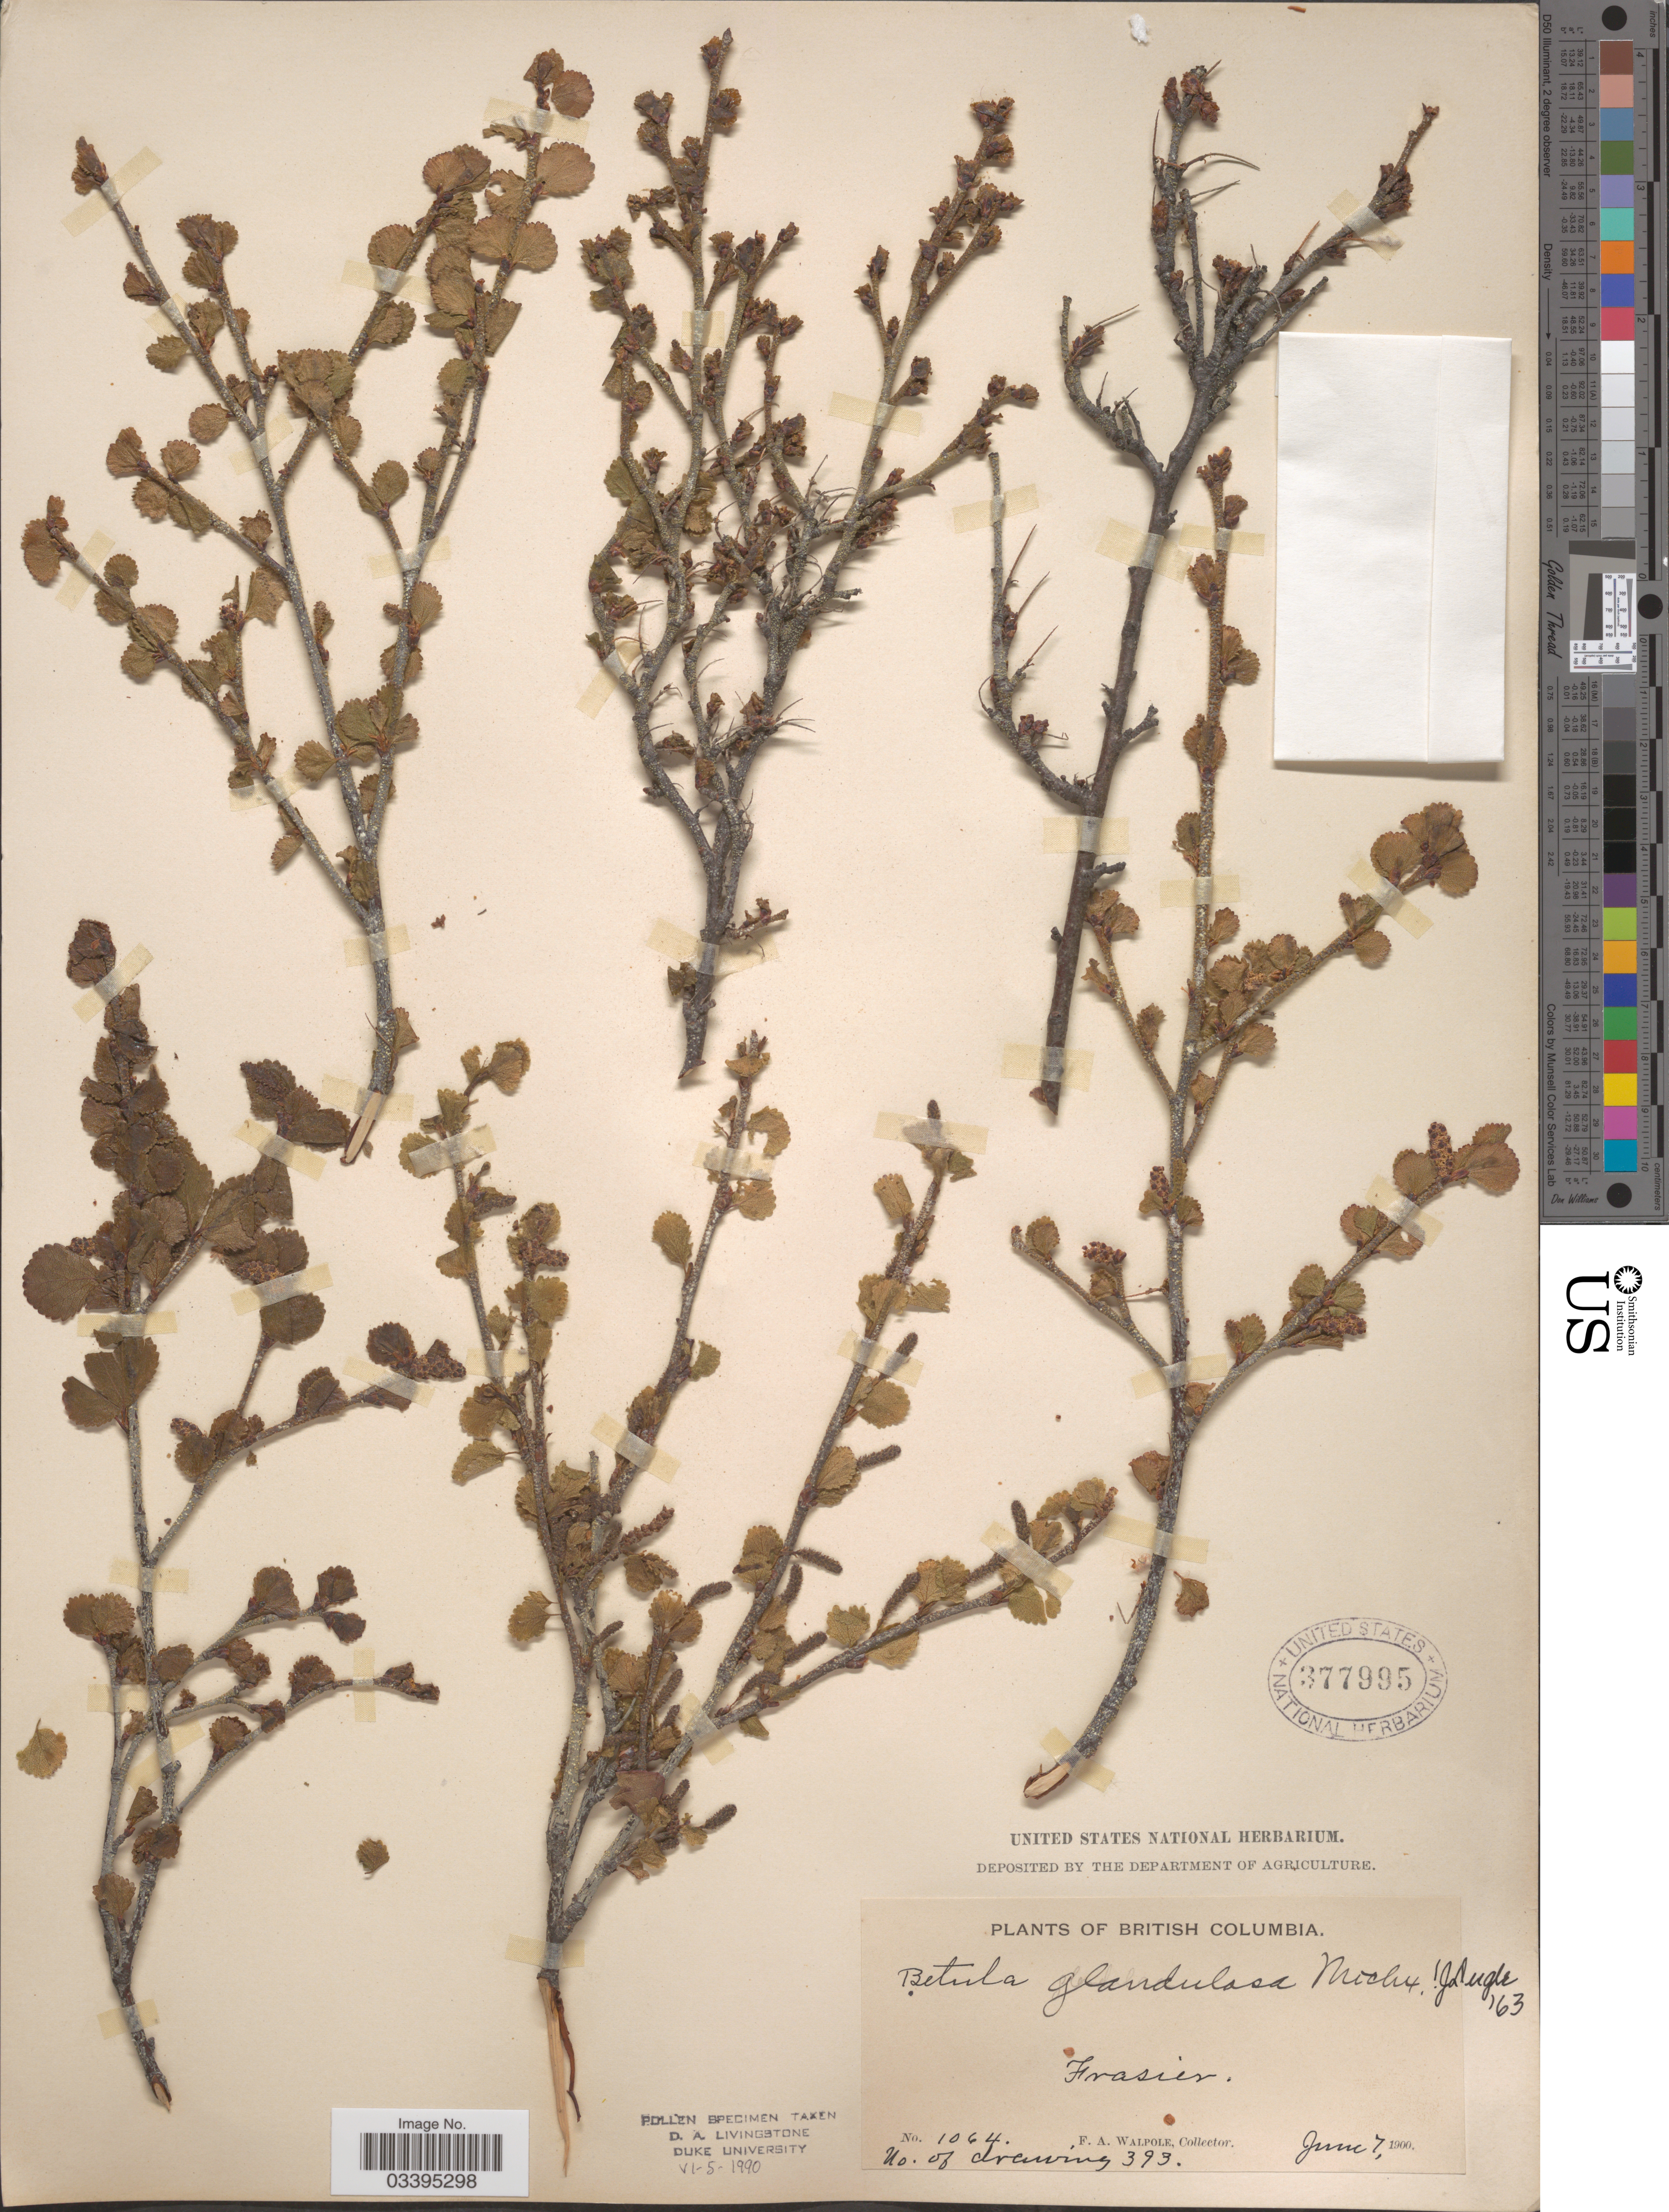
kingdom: Plantae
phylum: Tracheophyta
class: Magnoliopsida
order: Fagales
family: Betulaceae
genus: Betula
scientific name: Betula glandulosa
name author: Michx.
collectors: F. Walpole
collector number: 1064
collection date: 1900-06-07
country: Canada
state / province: British Columbia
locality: Frasier.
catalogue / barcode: US 377995